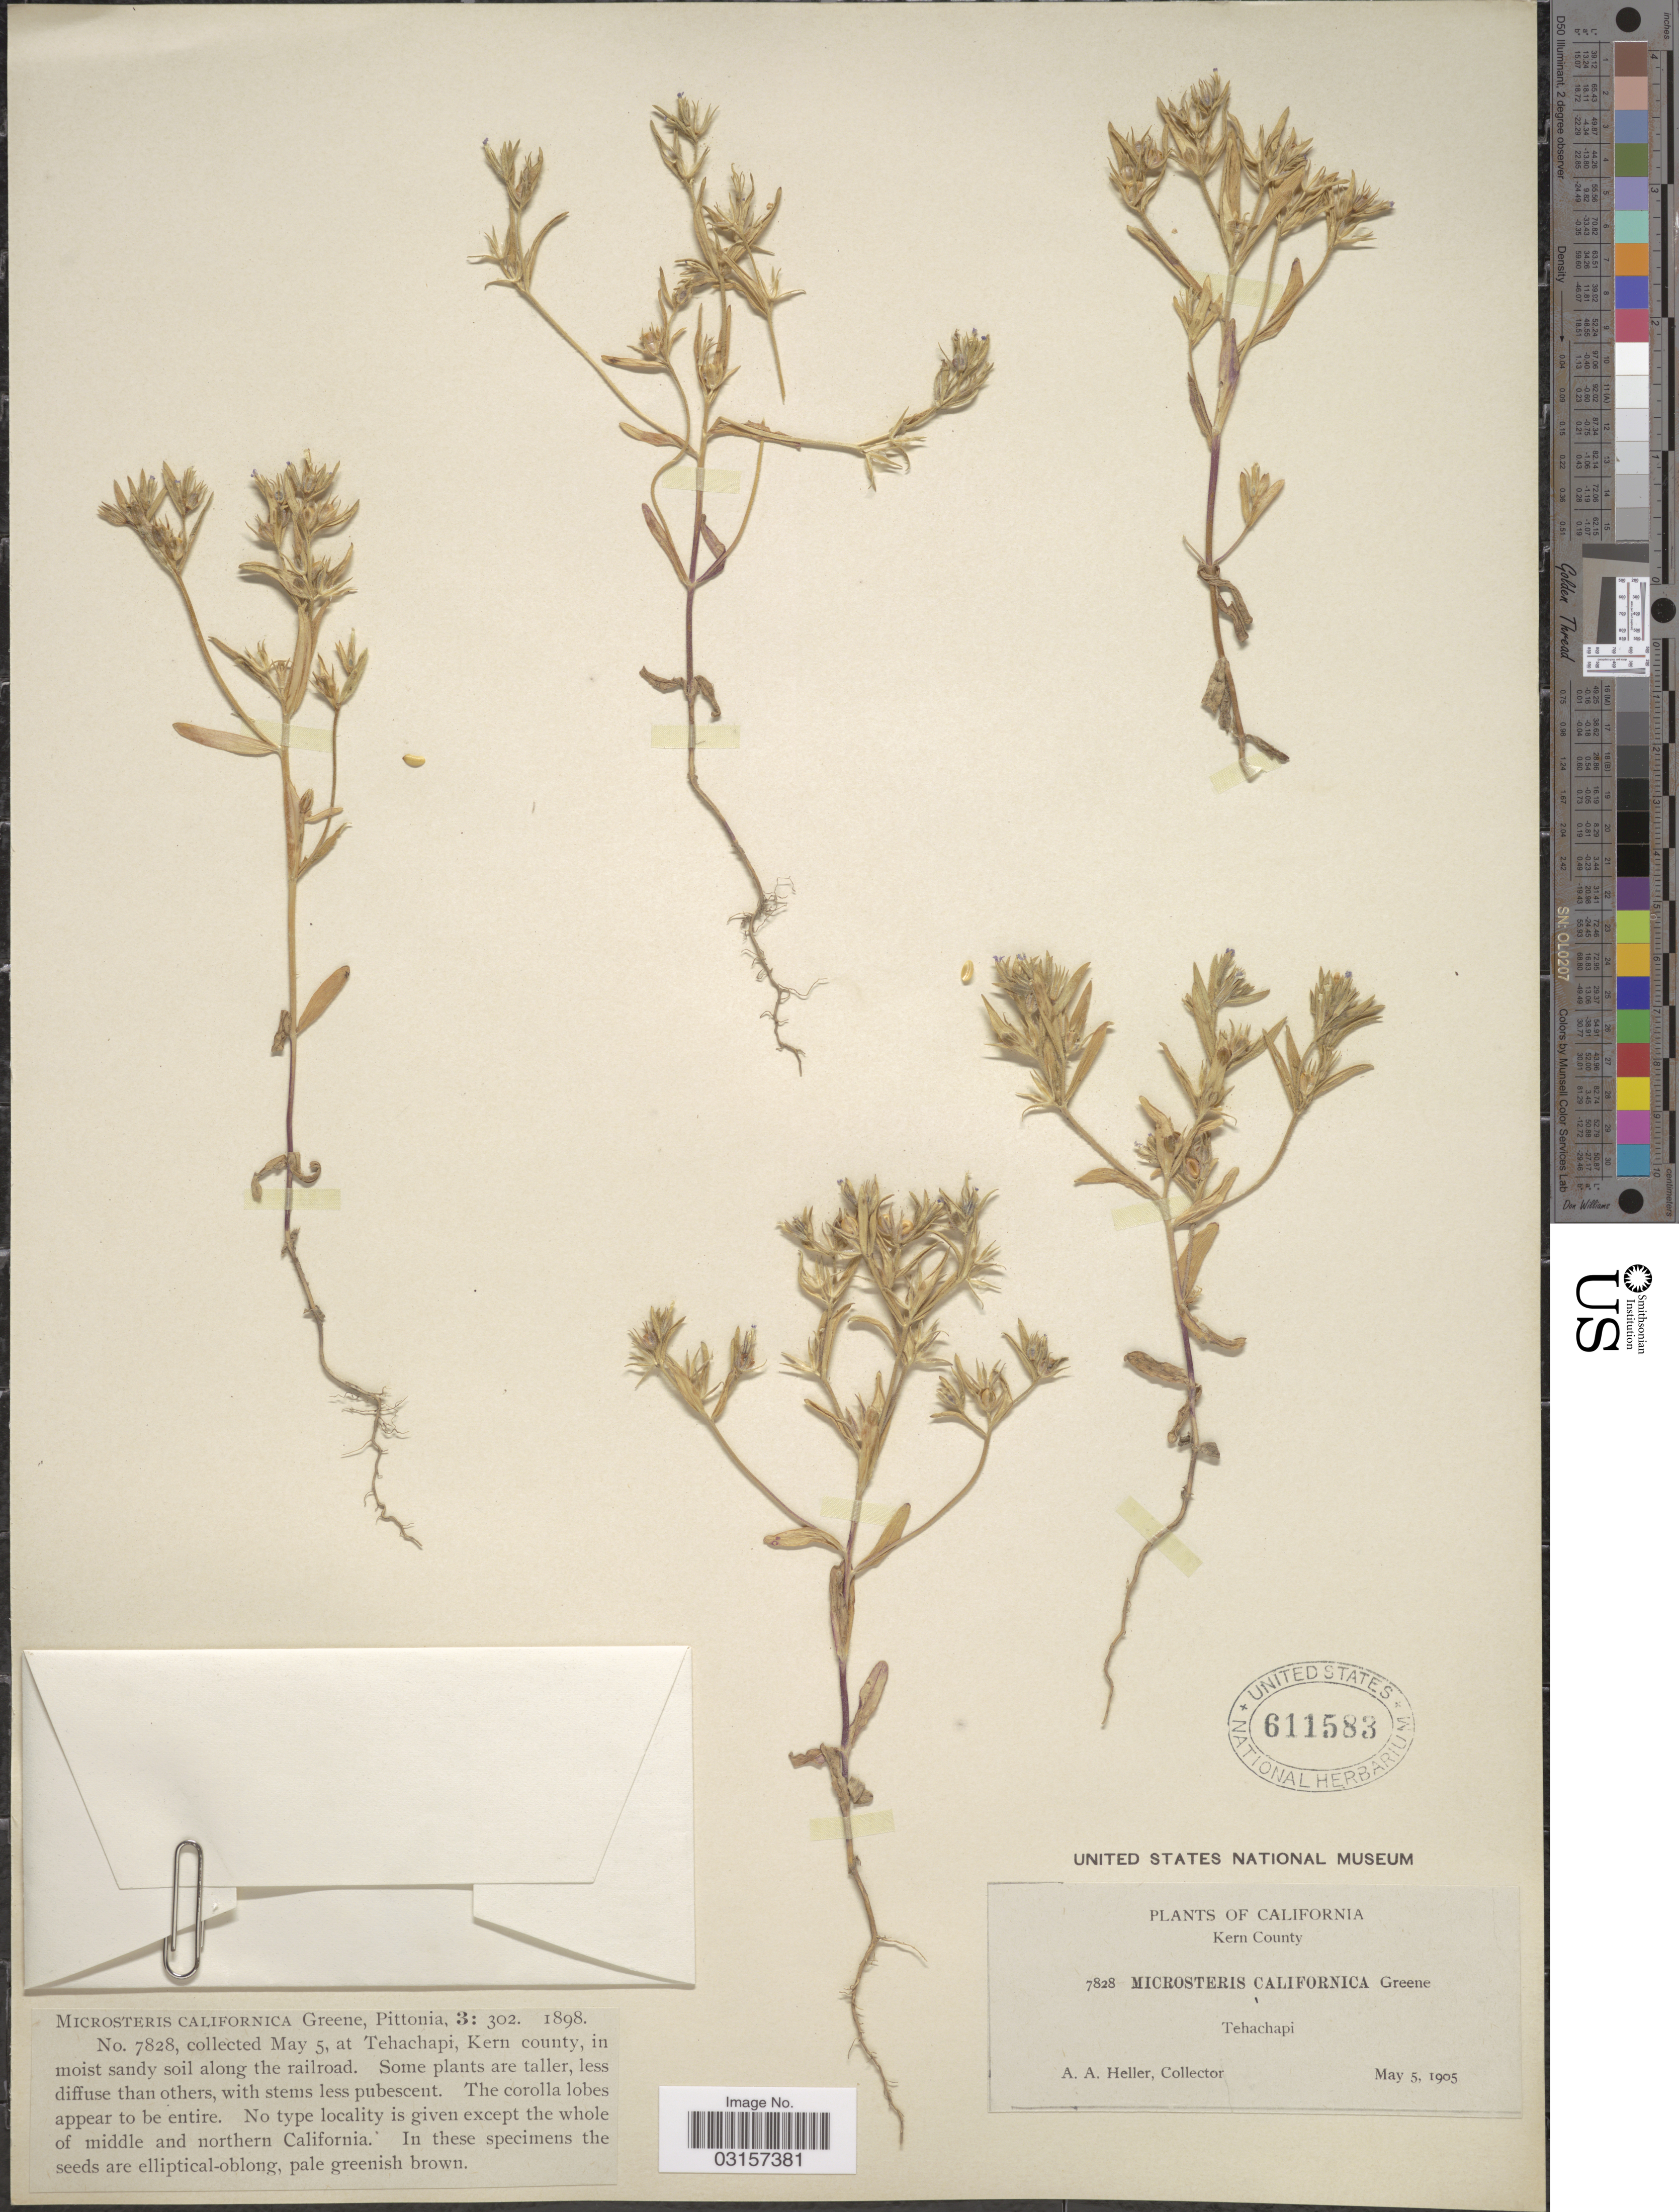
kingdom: Plantae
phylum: Tracheophyta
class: Magnoliopsida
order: Ericales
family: Polemoniaceae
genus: Microsteris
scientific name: Microsteris gracilis var. gracilis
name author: (Hook.) Greene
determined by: (US) Smithsonian Institution - National Museum of Natural History - Department of Botany (UNITED STATES)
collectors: A. A. Heller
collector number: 7828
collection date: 1905-05-05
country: United States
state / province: California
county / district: Kern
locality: Tehachapi, Kern county, in moist sandy soil along the railroad.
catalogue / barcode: US 611583